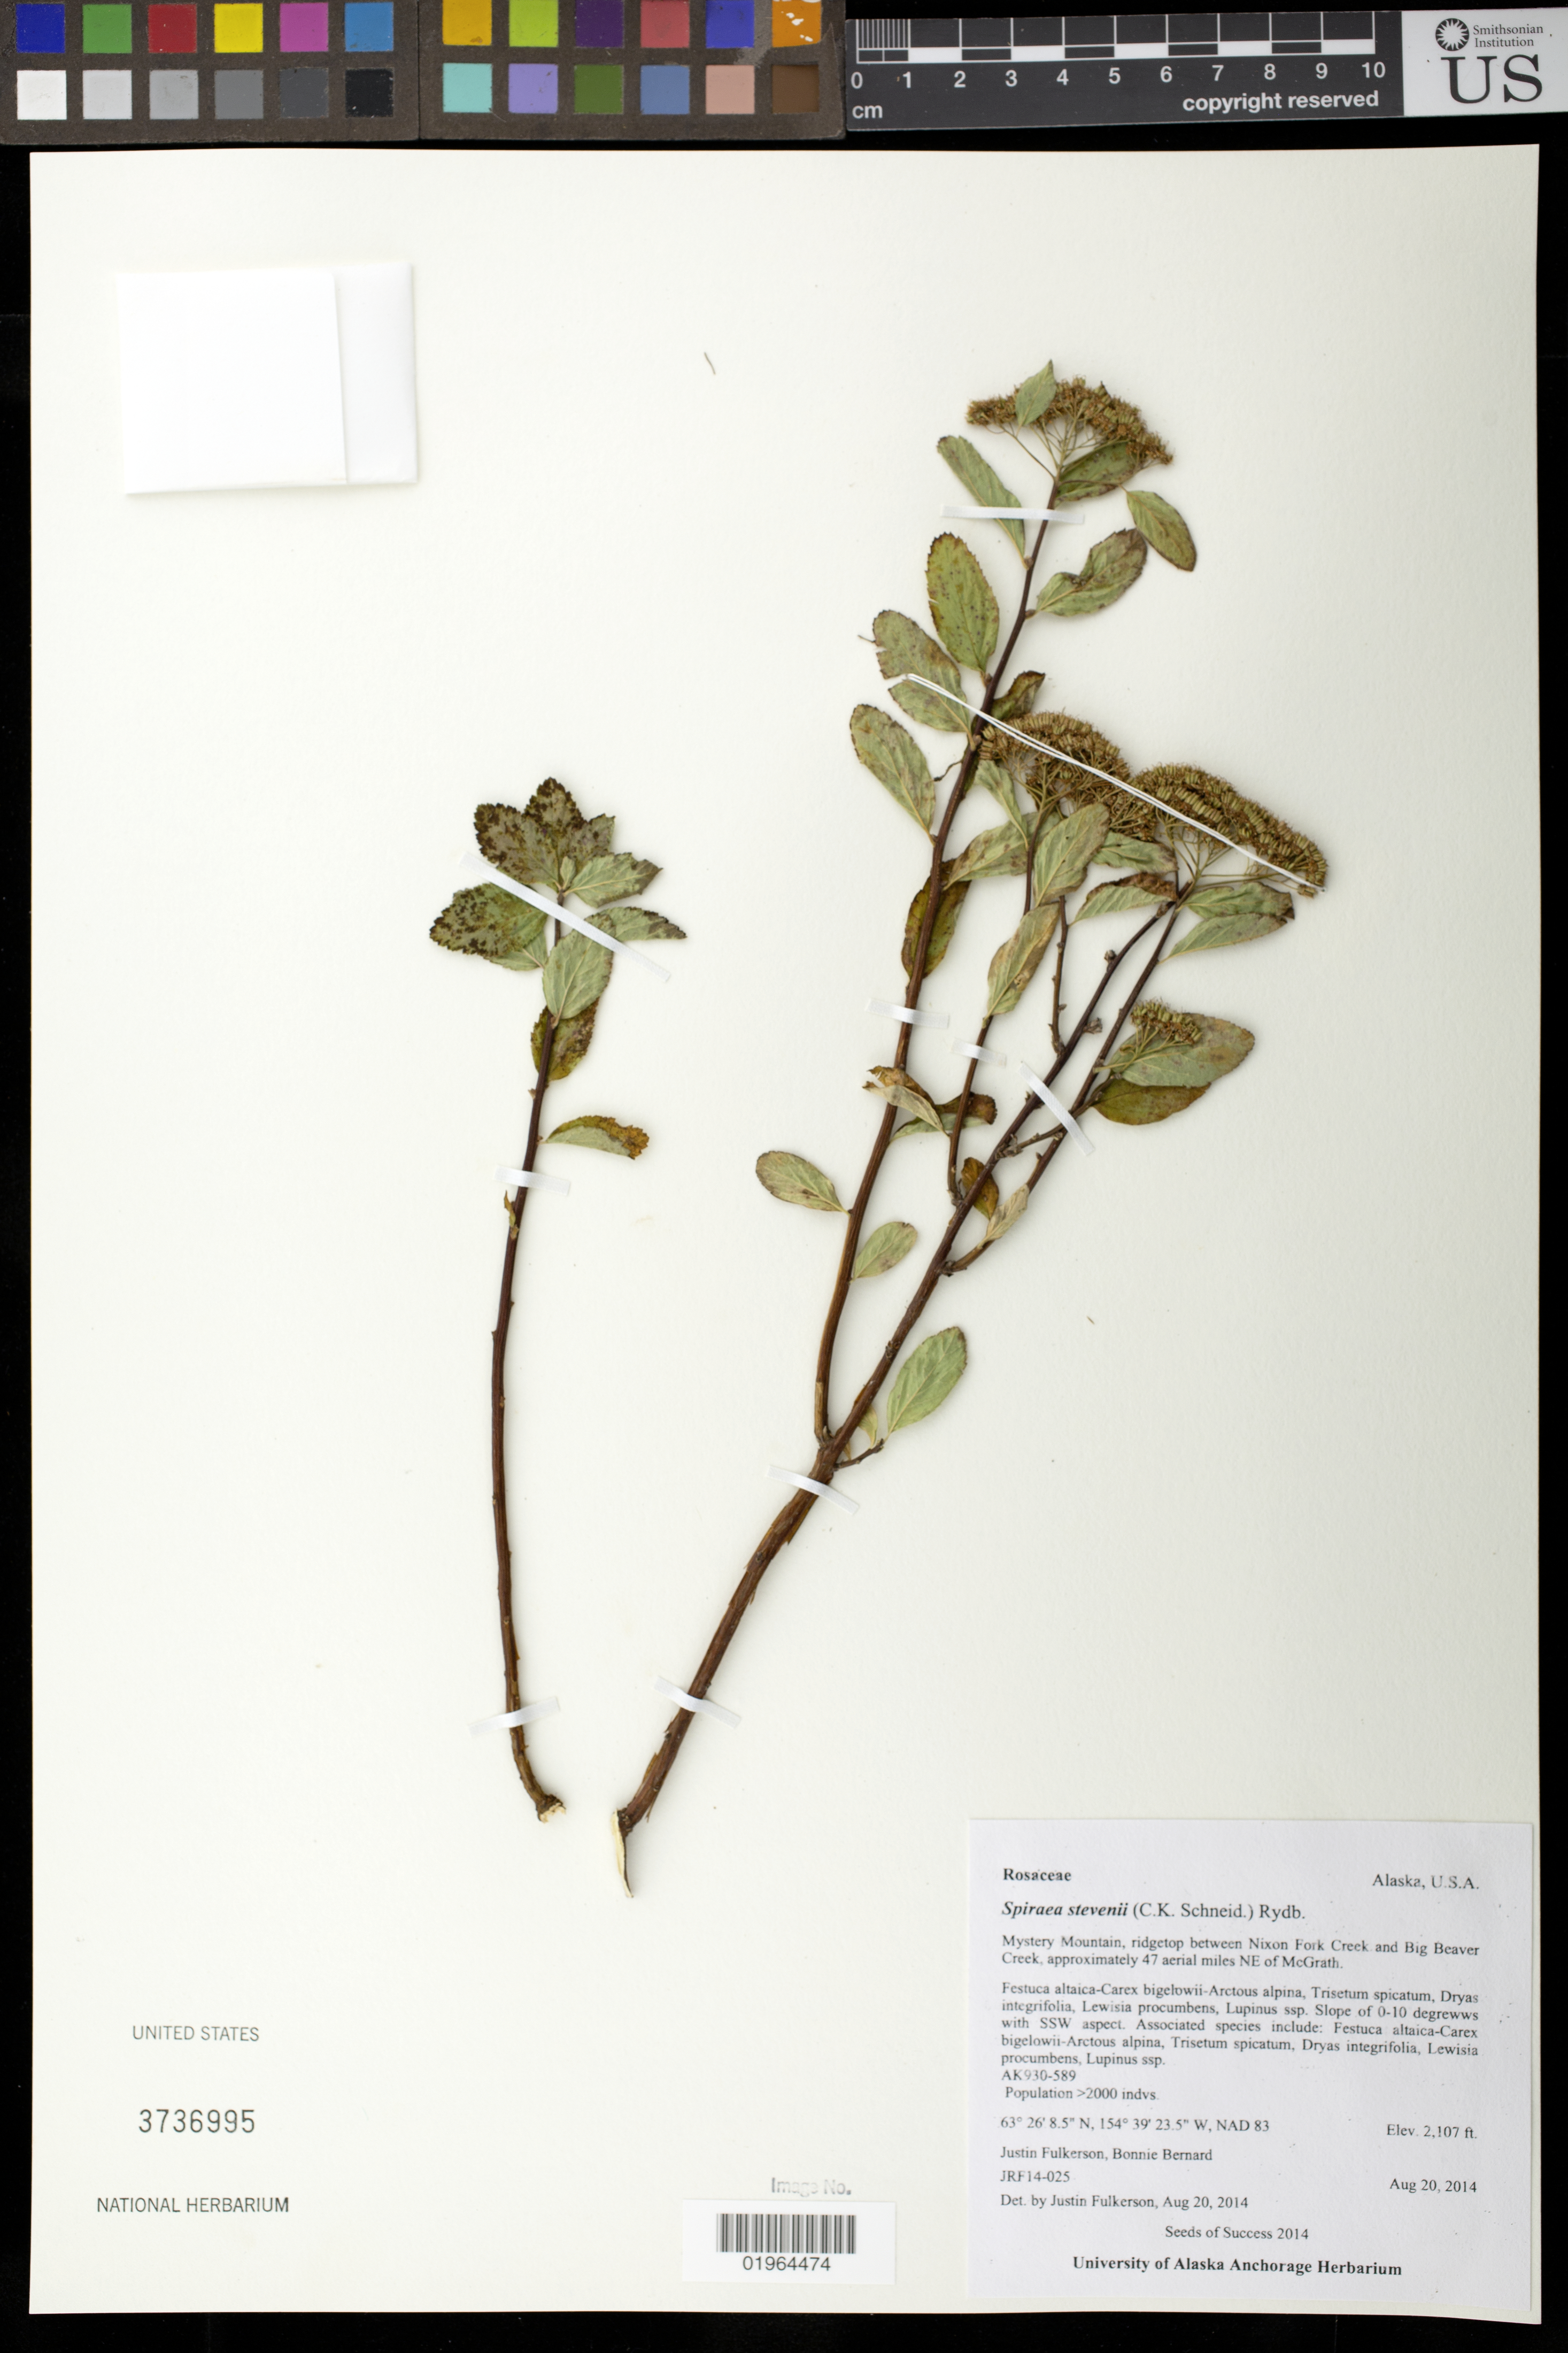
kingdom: Plantae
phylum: Tracheophyta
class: Magnoliopsida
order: Rosales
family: Rosaceae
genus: Spiraea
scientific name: Spiraea stevenii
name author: (C.K. Schneid.) Rydb.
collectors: J. Fulkerson & B. Bernard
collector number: JRF14-025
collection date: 2014-08-20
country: United States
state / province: Alaska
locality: Mystery Mountain, ridgetop between Nixon Fork Creek and Big Beaver Creek, 47 aerial miles NE of McGrath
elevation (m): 642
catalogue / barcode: US 3736995